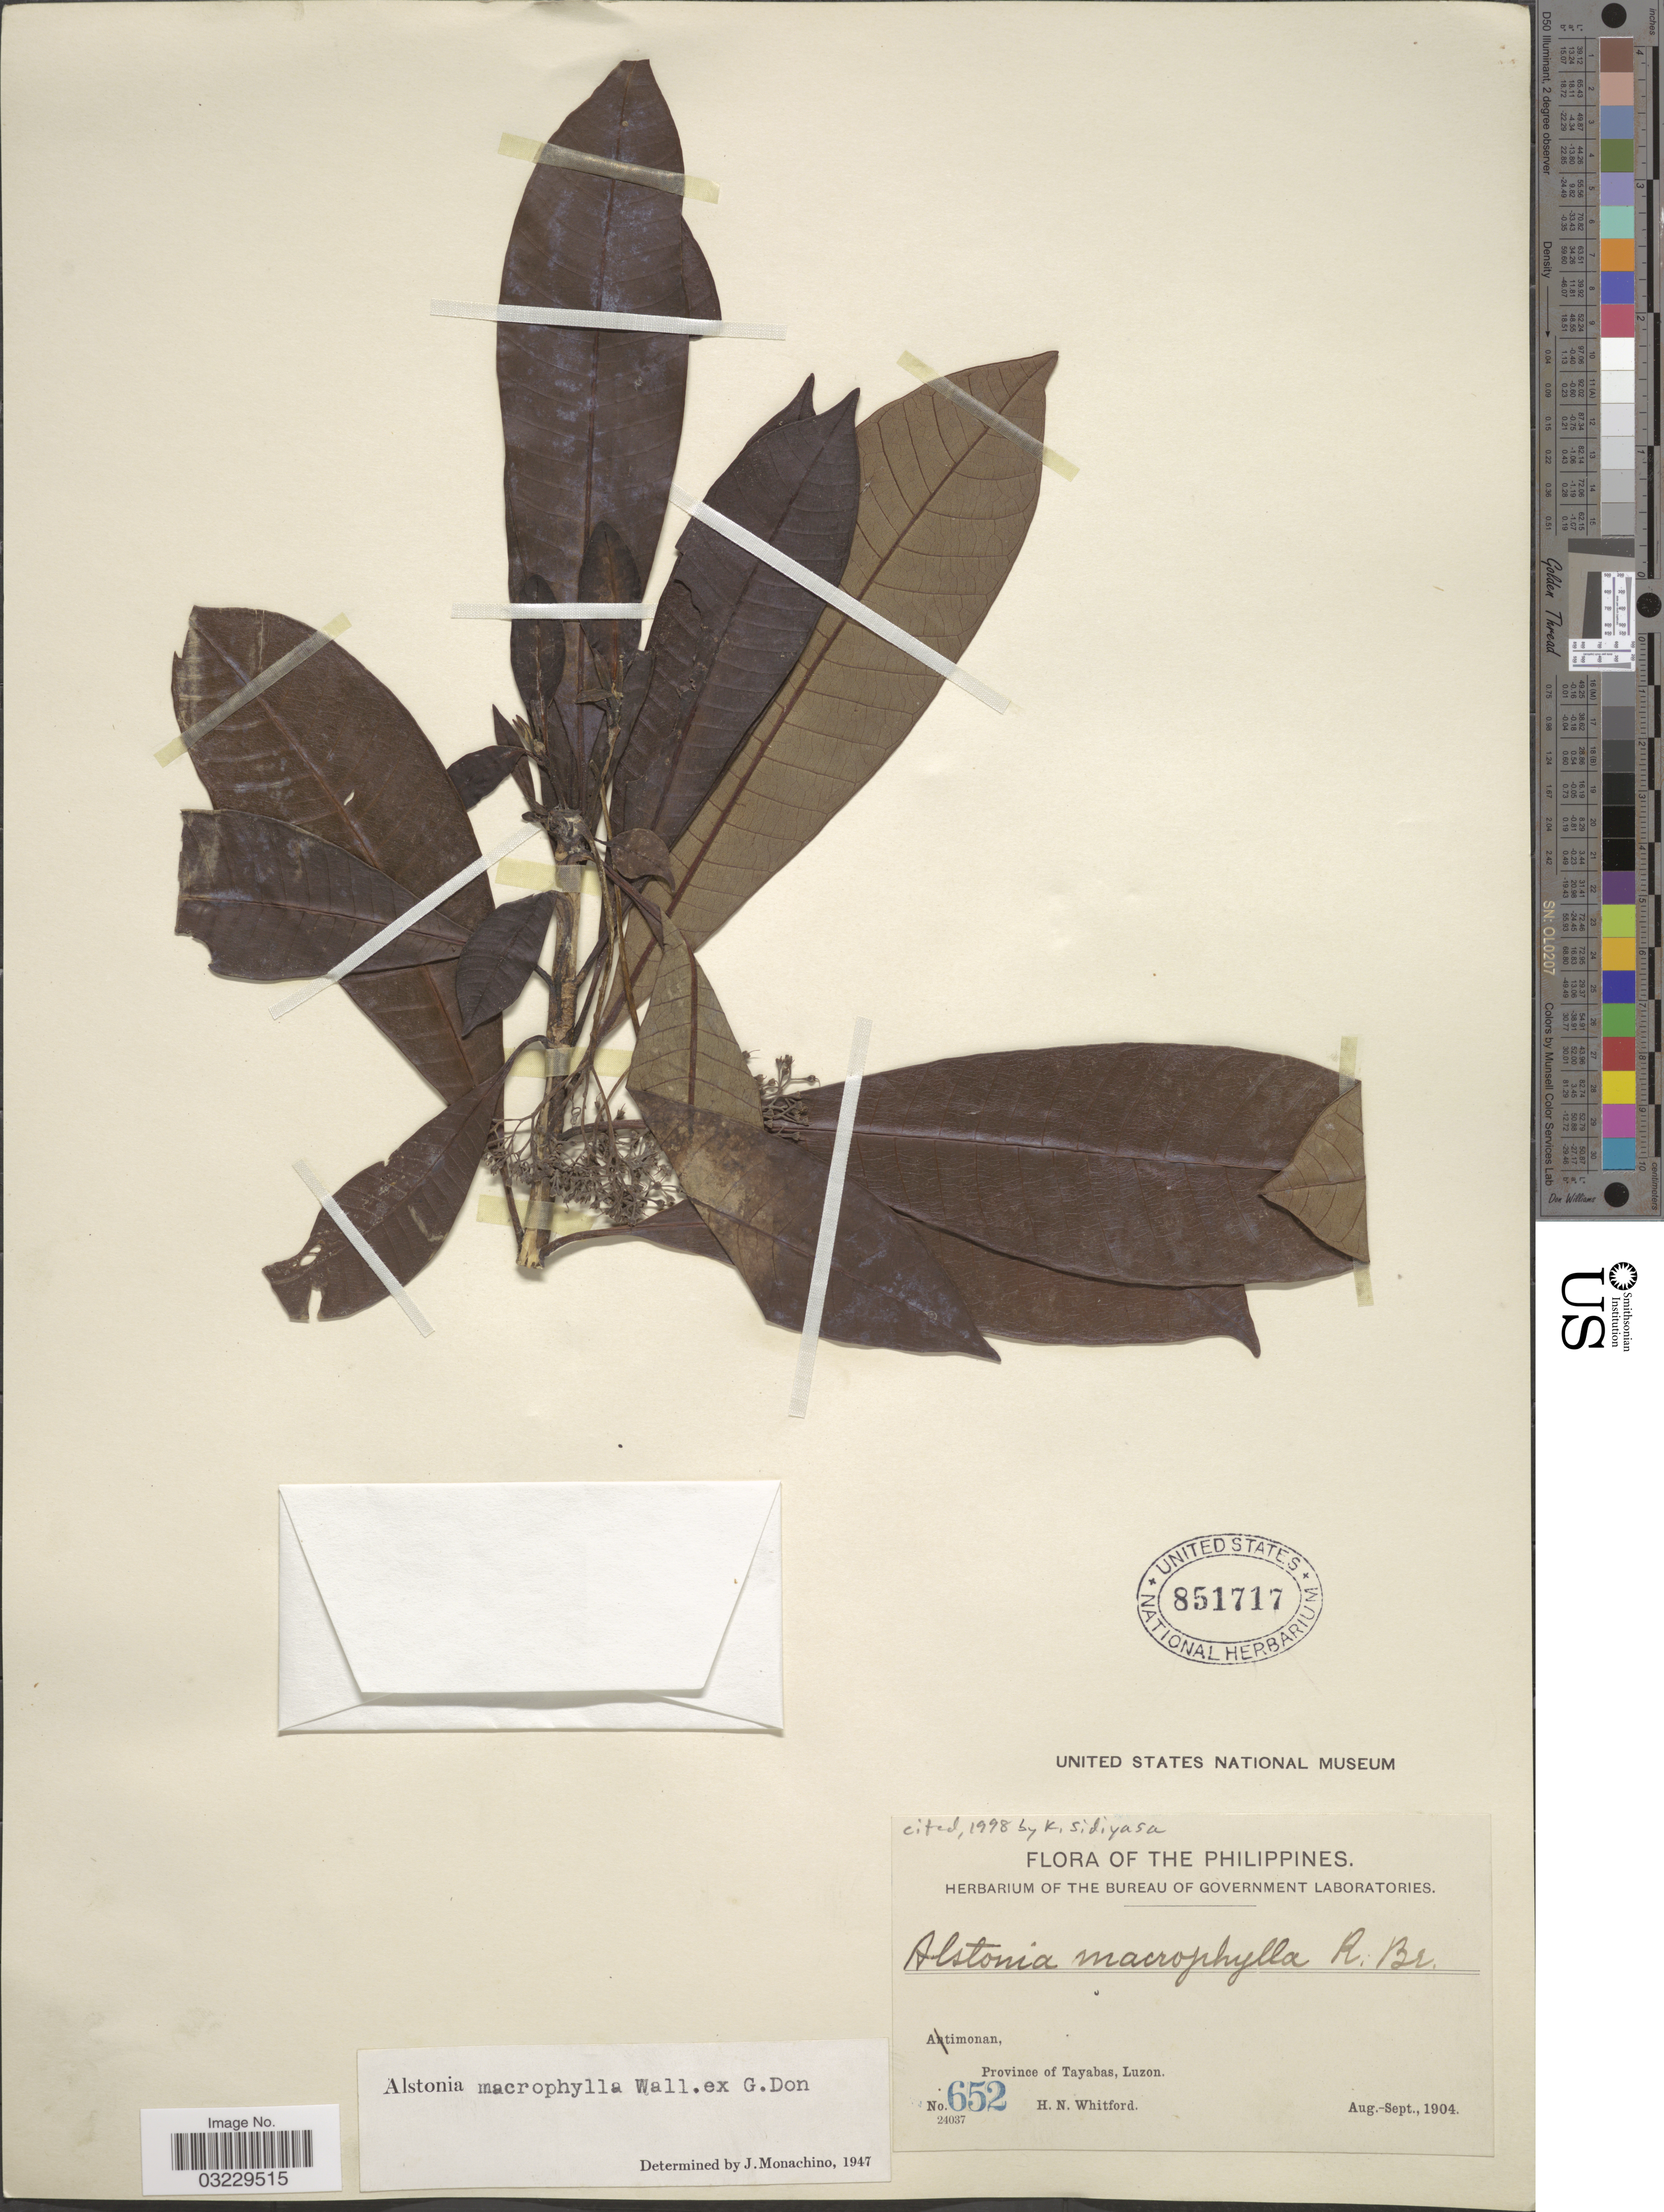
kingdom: Plantae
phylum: Tracheophyta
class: Magnoliopsida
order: Gentianales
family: Apocynaceae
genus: Alstonia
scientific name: Alstonia macrophylla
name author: Wall. ex G. Don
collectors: H. N. Whitford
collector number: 652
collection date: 1904-08/1904-09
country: Philippines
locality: Atimonan, Province of Tayabas, Luzon.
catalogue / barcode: US 851717